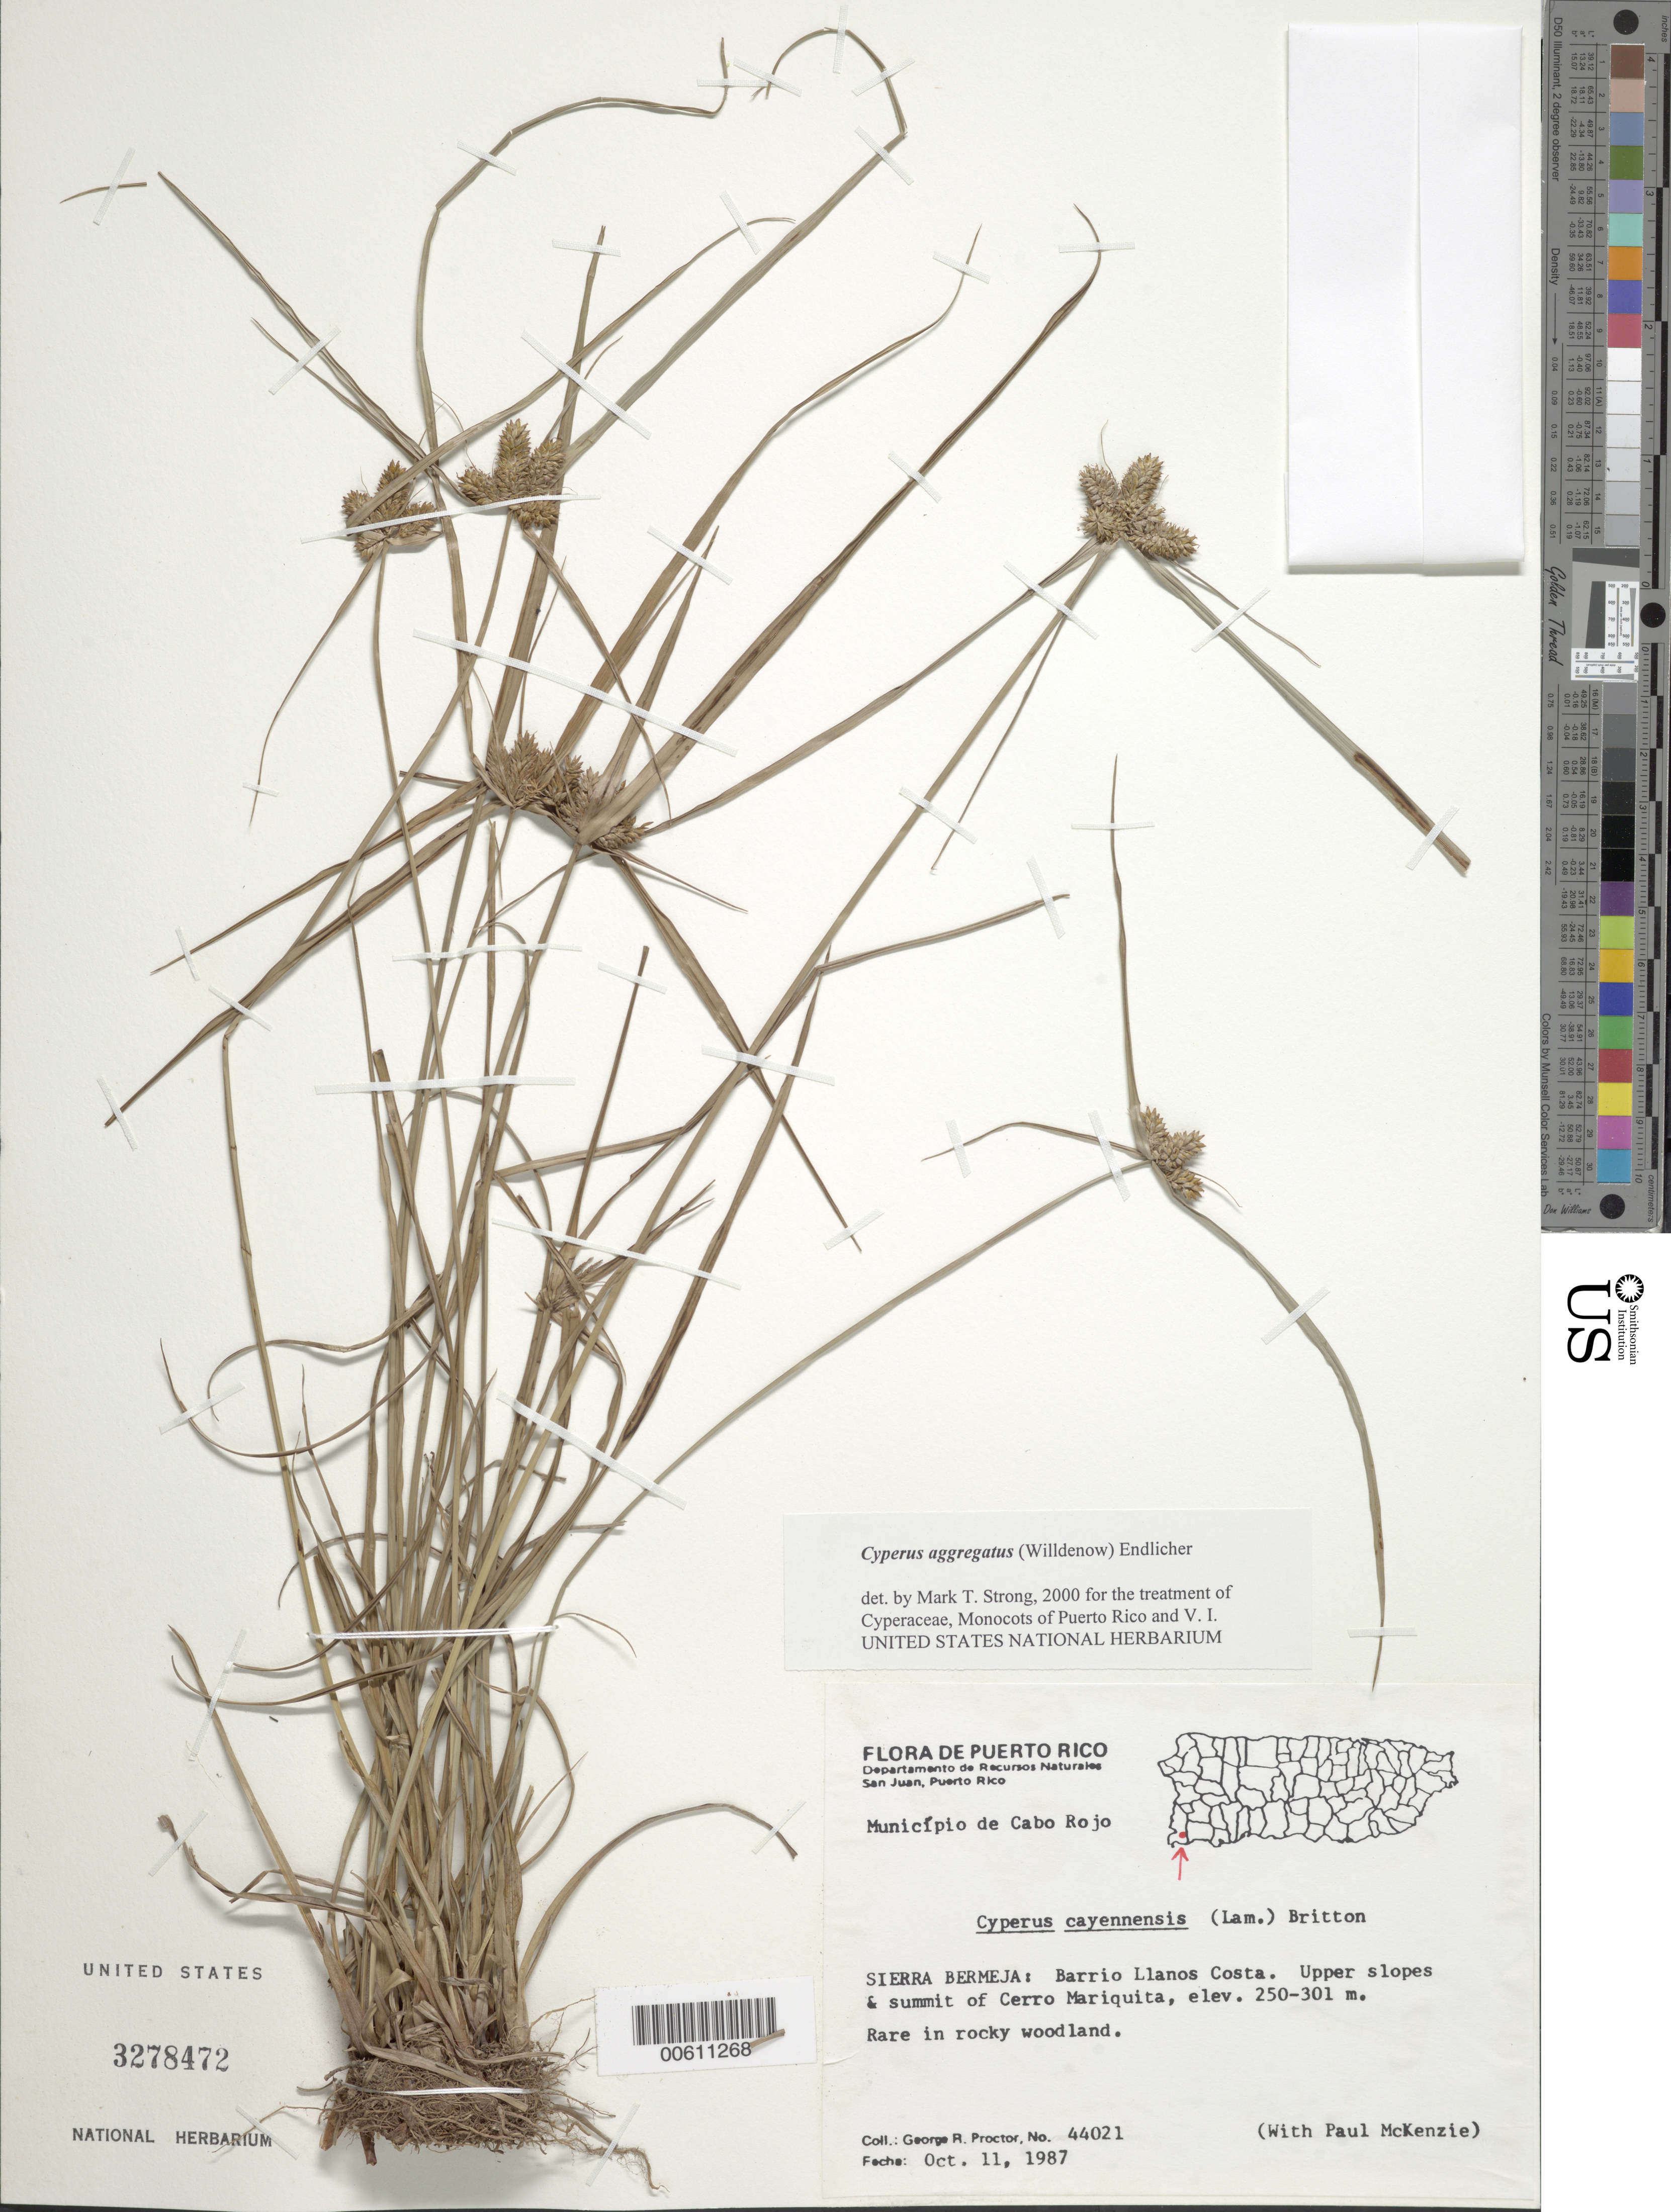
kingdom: Plantae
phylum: Tracheophyta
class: Liliopsida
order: Poales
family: Cyperaceae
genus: Cyperus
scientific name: Cyperus aggregatus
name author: (Willd.) Endl.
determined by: Strong, M. T., (US), Smithsonian Institution - National Museum of Natural History (UNITED STATES)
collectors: G. R. Proctor & P. Mckenzie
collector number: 44021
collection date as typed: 11 Oct 1987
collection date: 1987-10-11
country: Puerto Rico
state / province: Cabo Rojo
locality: Cabo Rojo: Sierra Bermeja, Barrio Llanos Costa. Upper slopes and summit of Cerro Mariquita.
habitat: In rocky woodland.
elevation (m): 250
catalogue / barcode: US 3278472